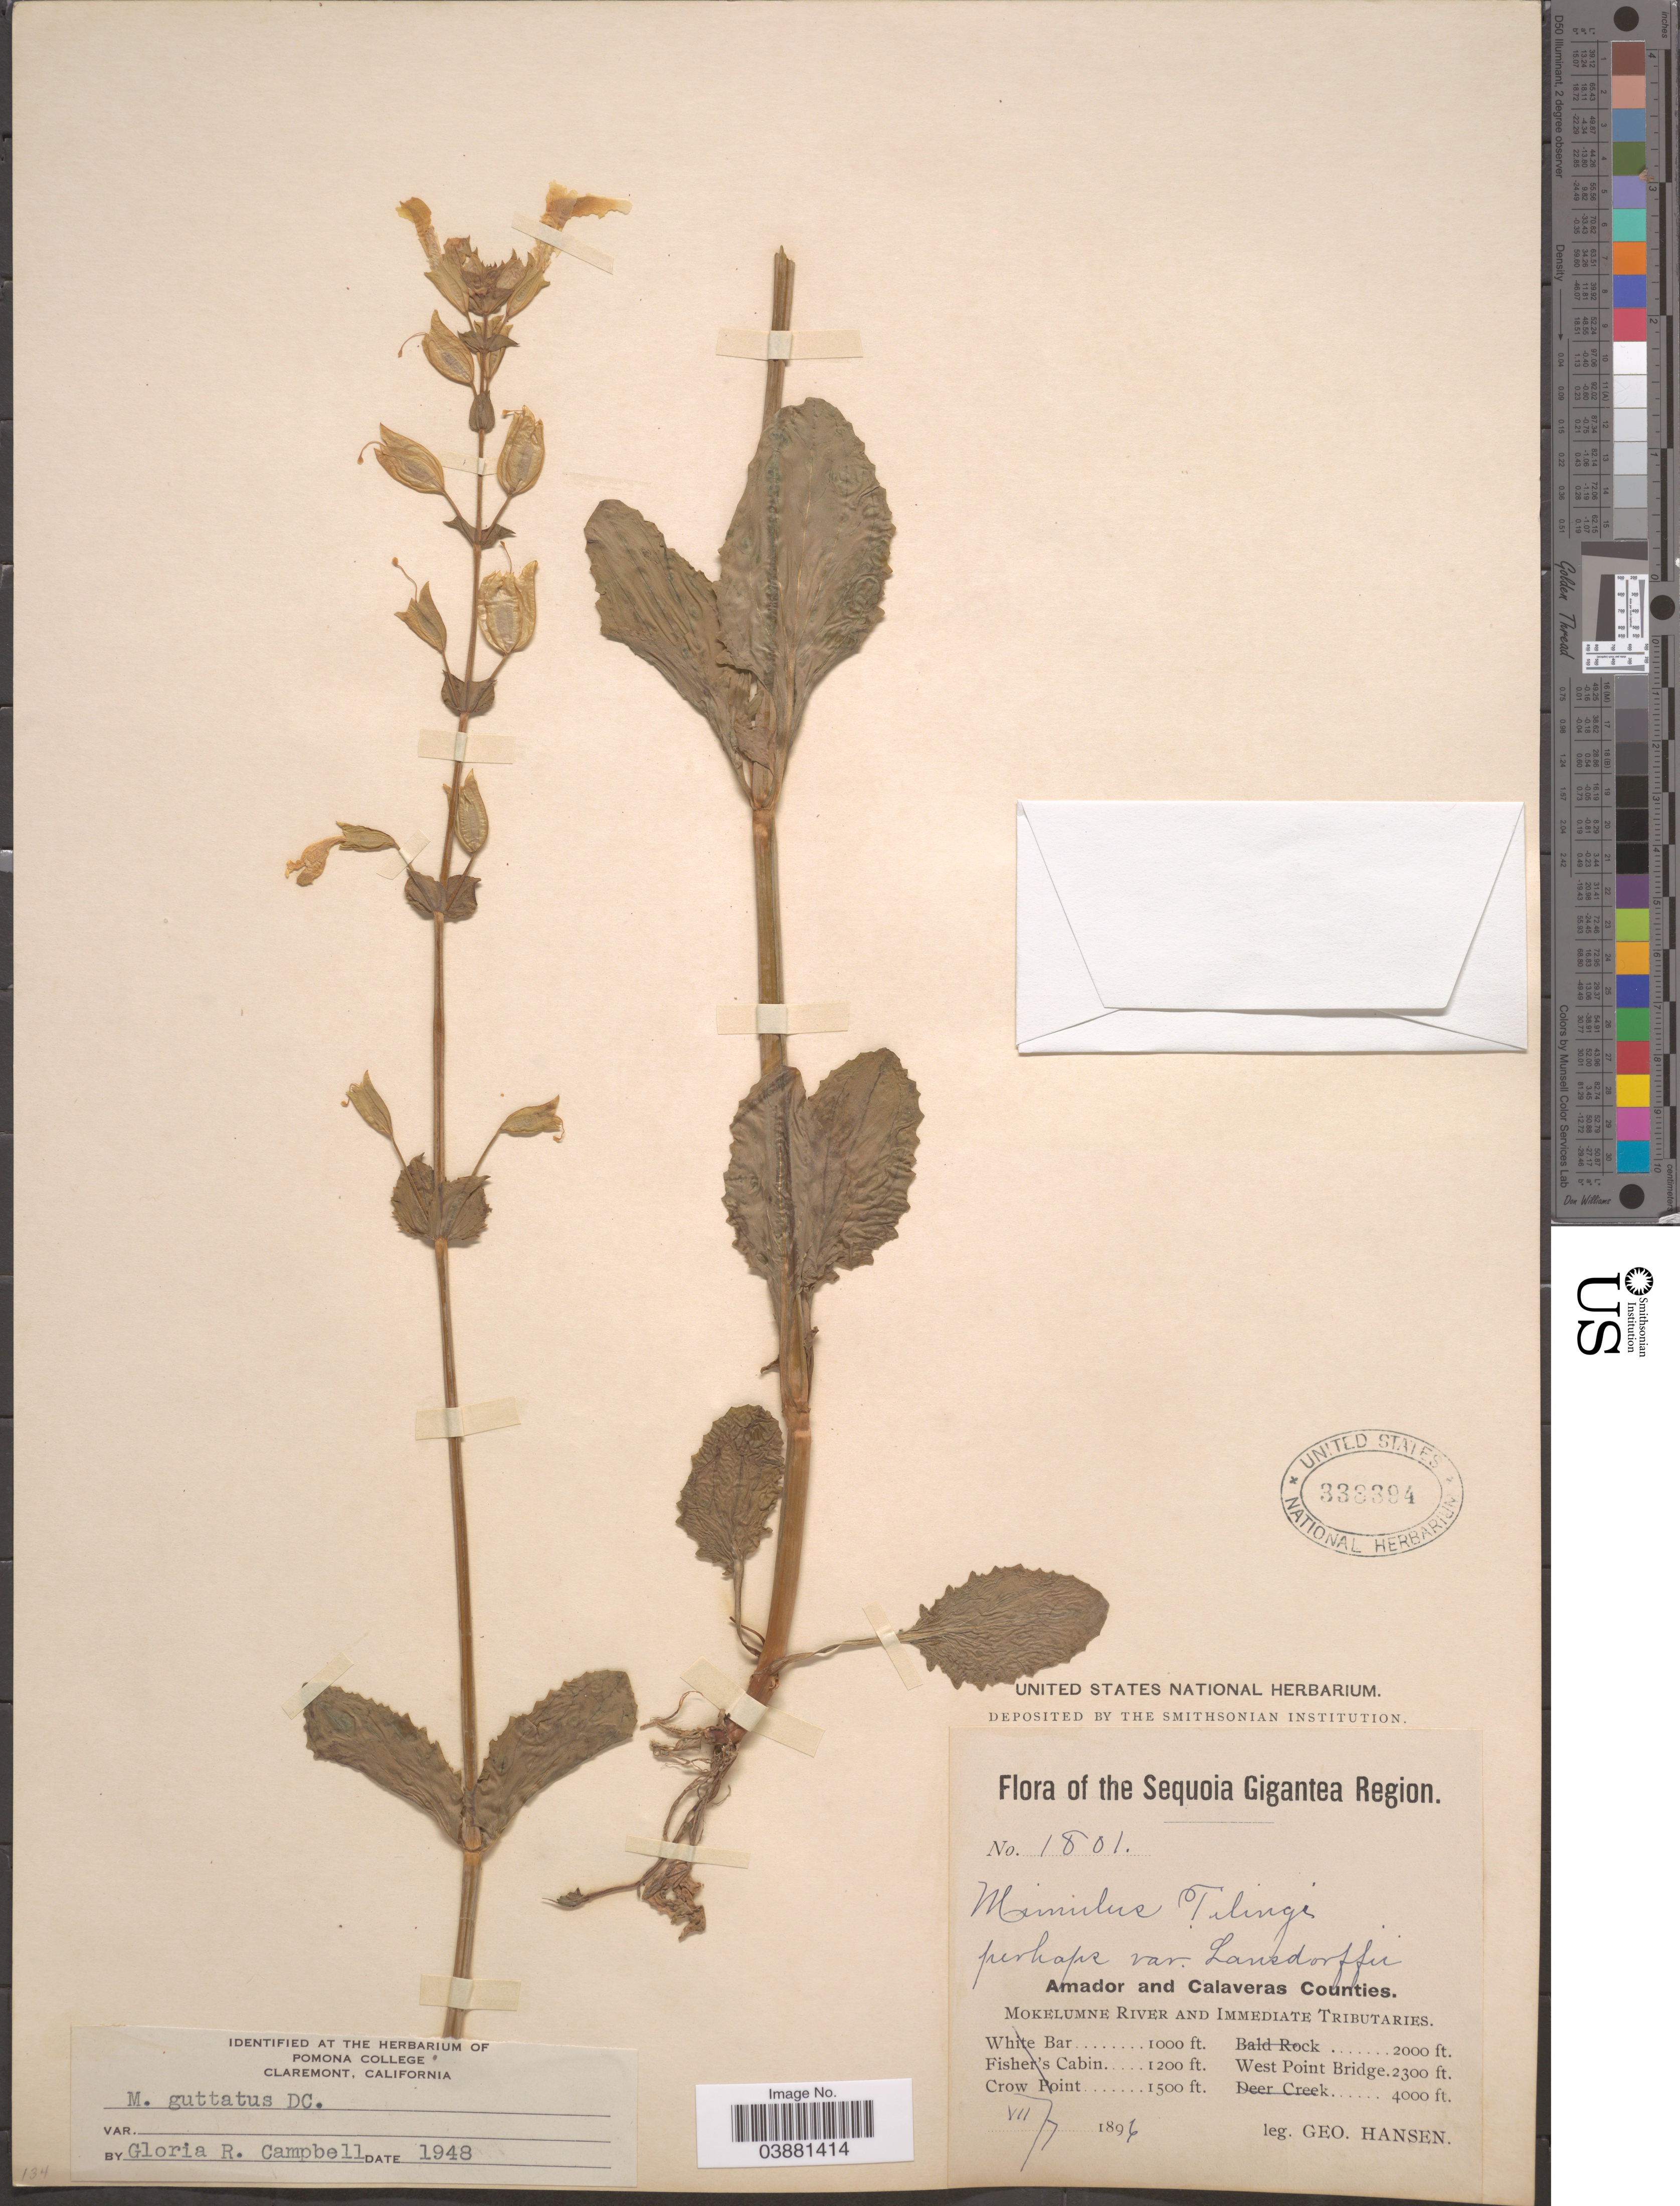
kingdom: Plantae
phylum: Tracheophyta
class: Magnoliopsida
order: Lamiales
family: Phrymaceae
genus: Mimulus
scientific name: Mimulus guttatus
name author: DC.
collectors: G. Hansen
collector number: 1801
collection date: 1896-07-07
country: United States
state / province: California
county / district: Calaveras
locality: Sequoia Gigantea Region. Amador and Calaveras Counties. Mokelumne River and Immediate Tributaries. West Point Bridge.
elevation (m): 701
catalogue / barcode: US 338394